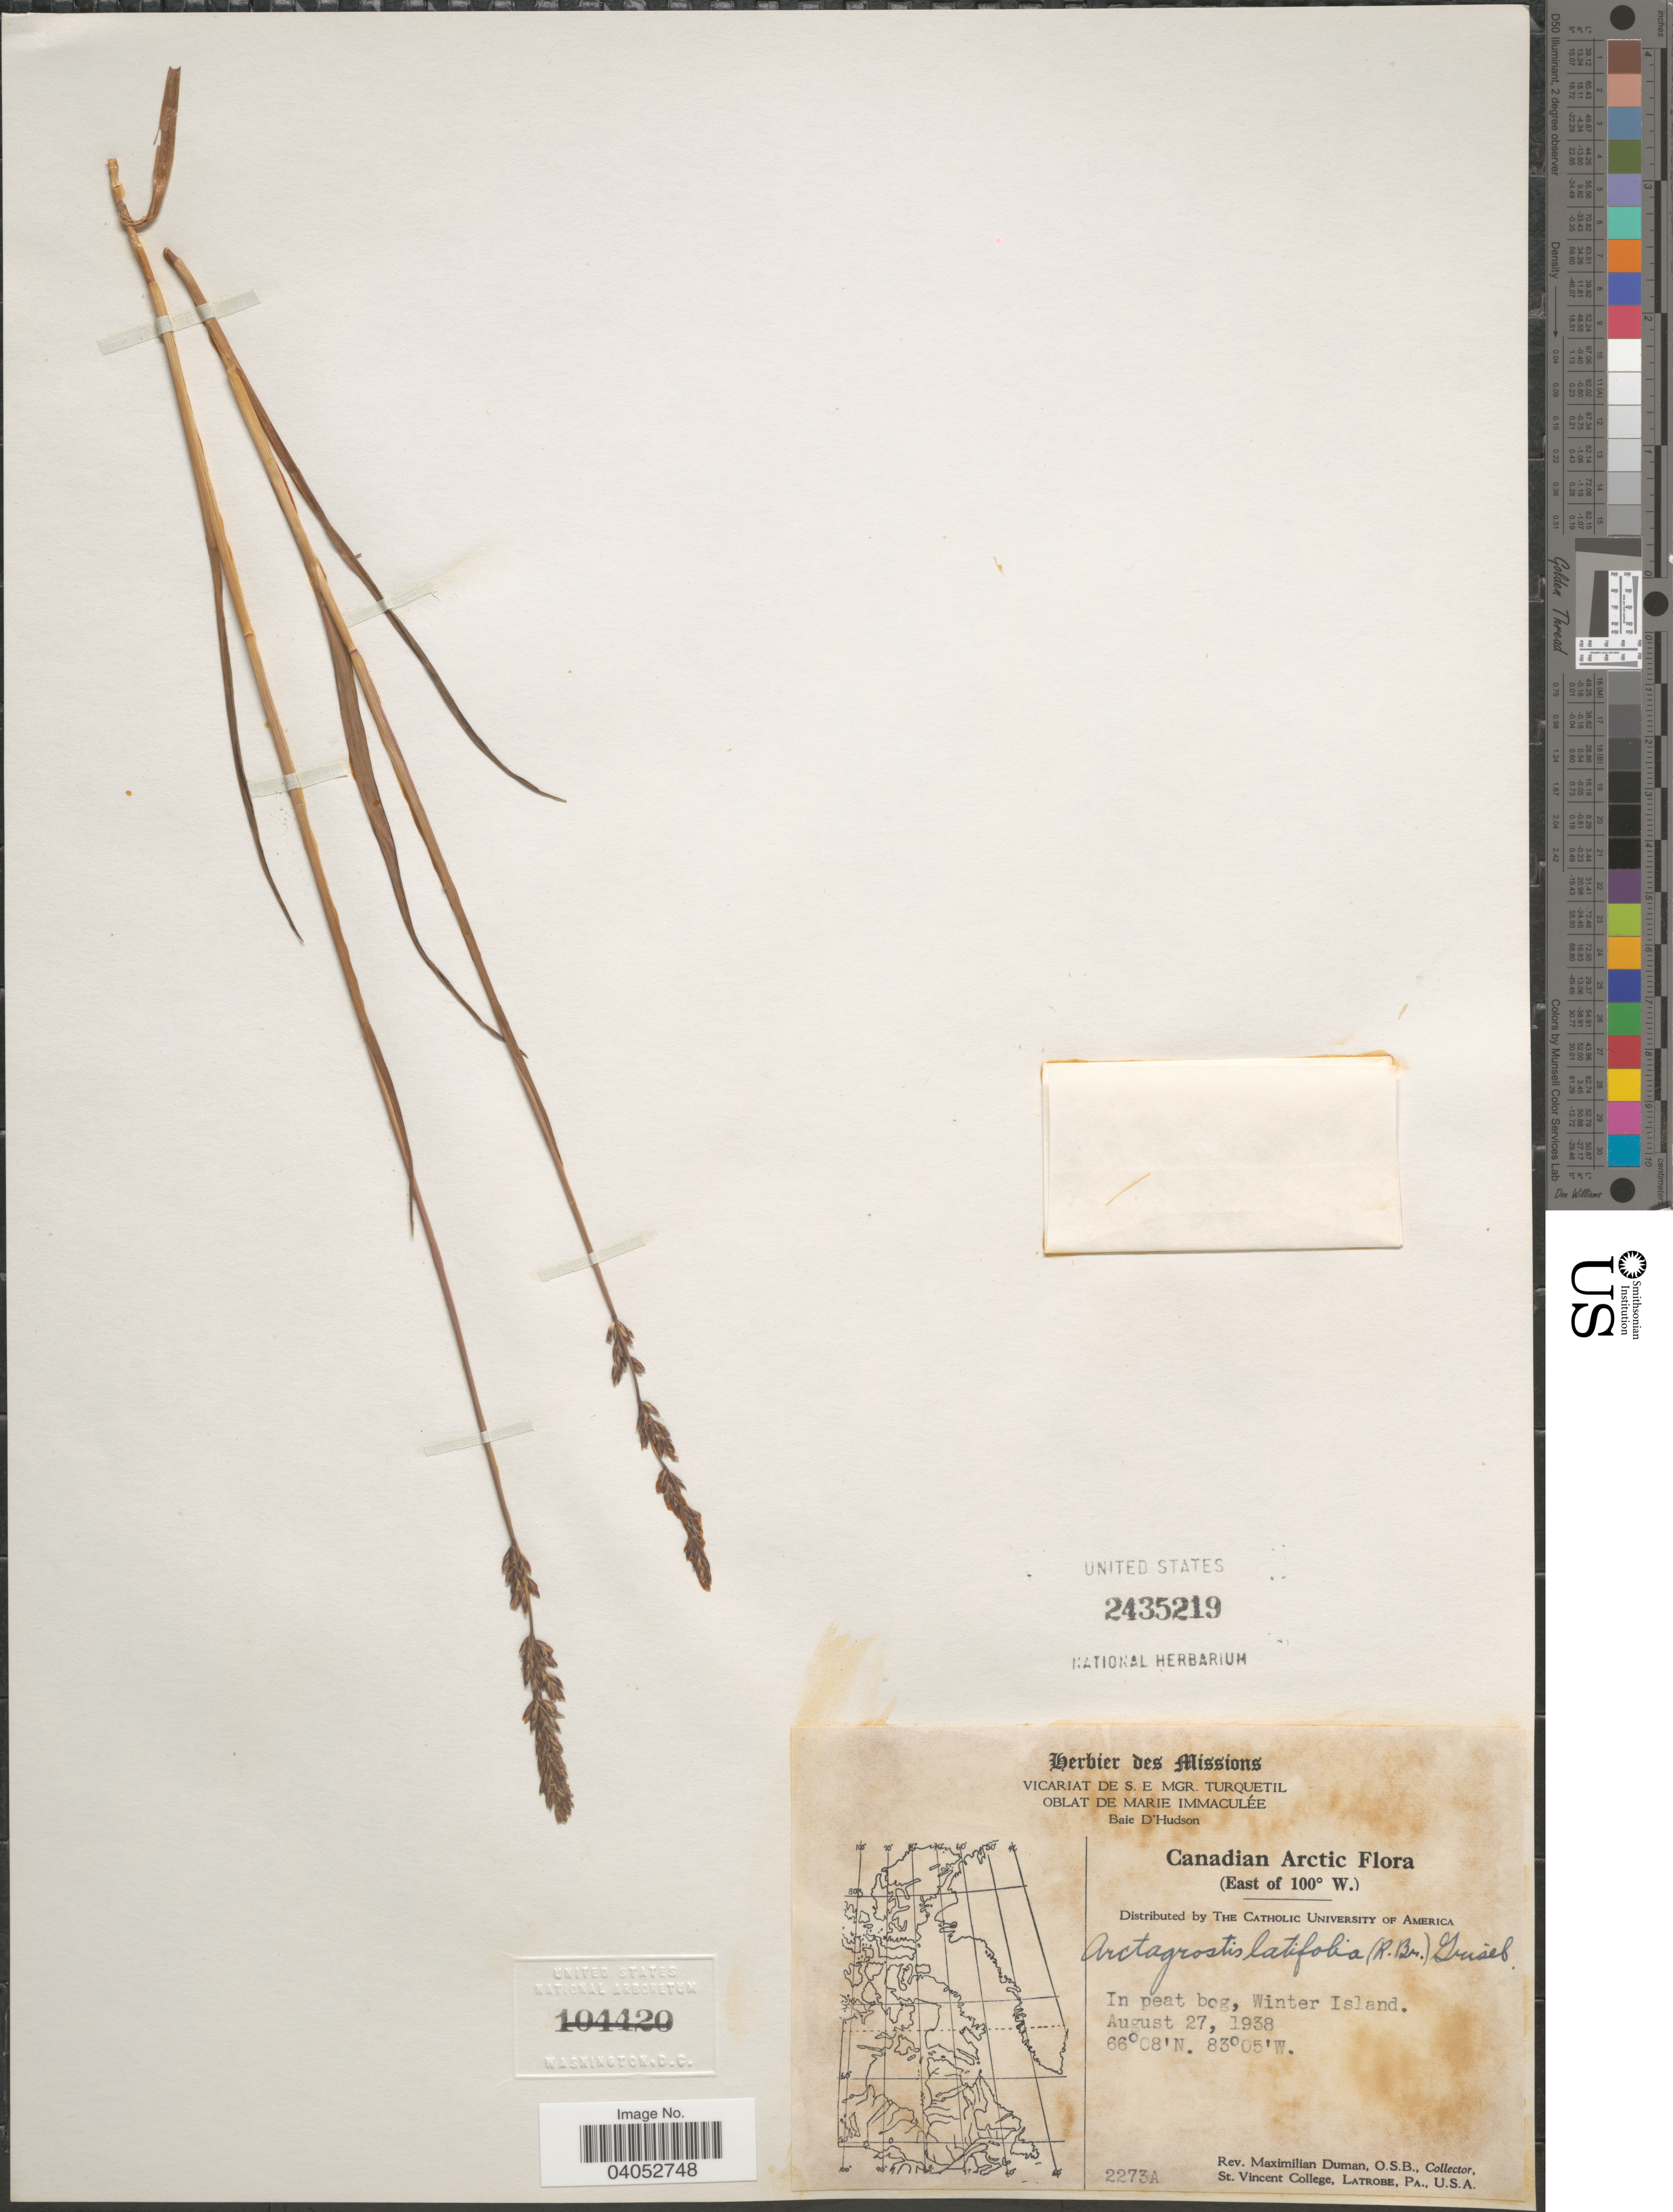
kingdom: Plantae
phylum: Tracheophyta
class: Liliopsida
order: Poales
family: Poaceae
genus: Arctagrostis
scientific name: Arctagrostis latifolia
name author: (R. Br.) Griseb.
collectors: M. Duman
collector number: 2273A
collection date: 1938-08-27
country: Canada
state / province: Nunavut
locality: Canadian Arctic. (East of 100° W.). Winter Island.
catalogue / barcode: US 2435219